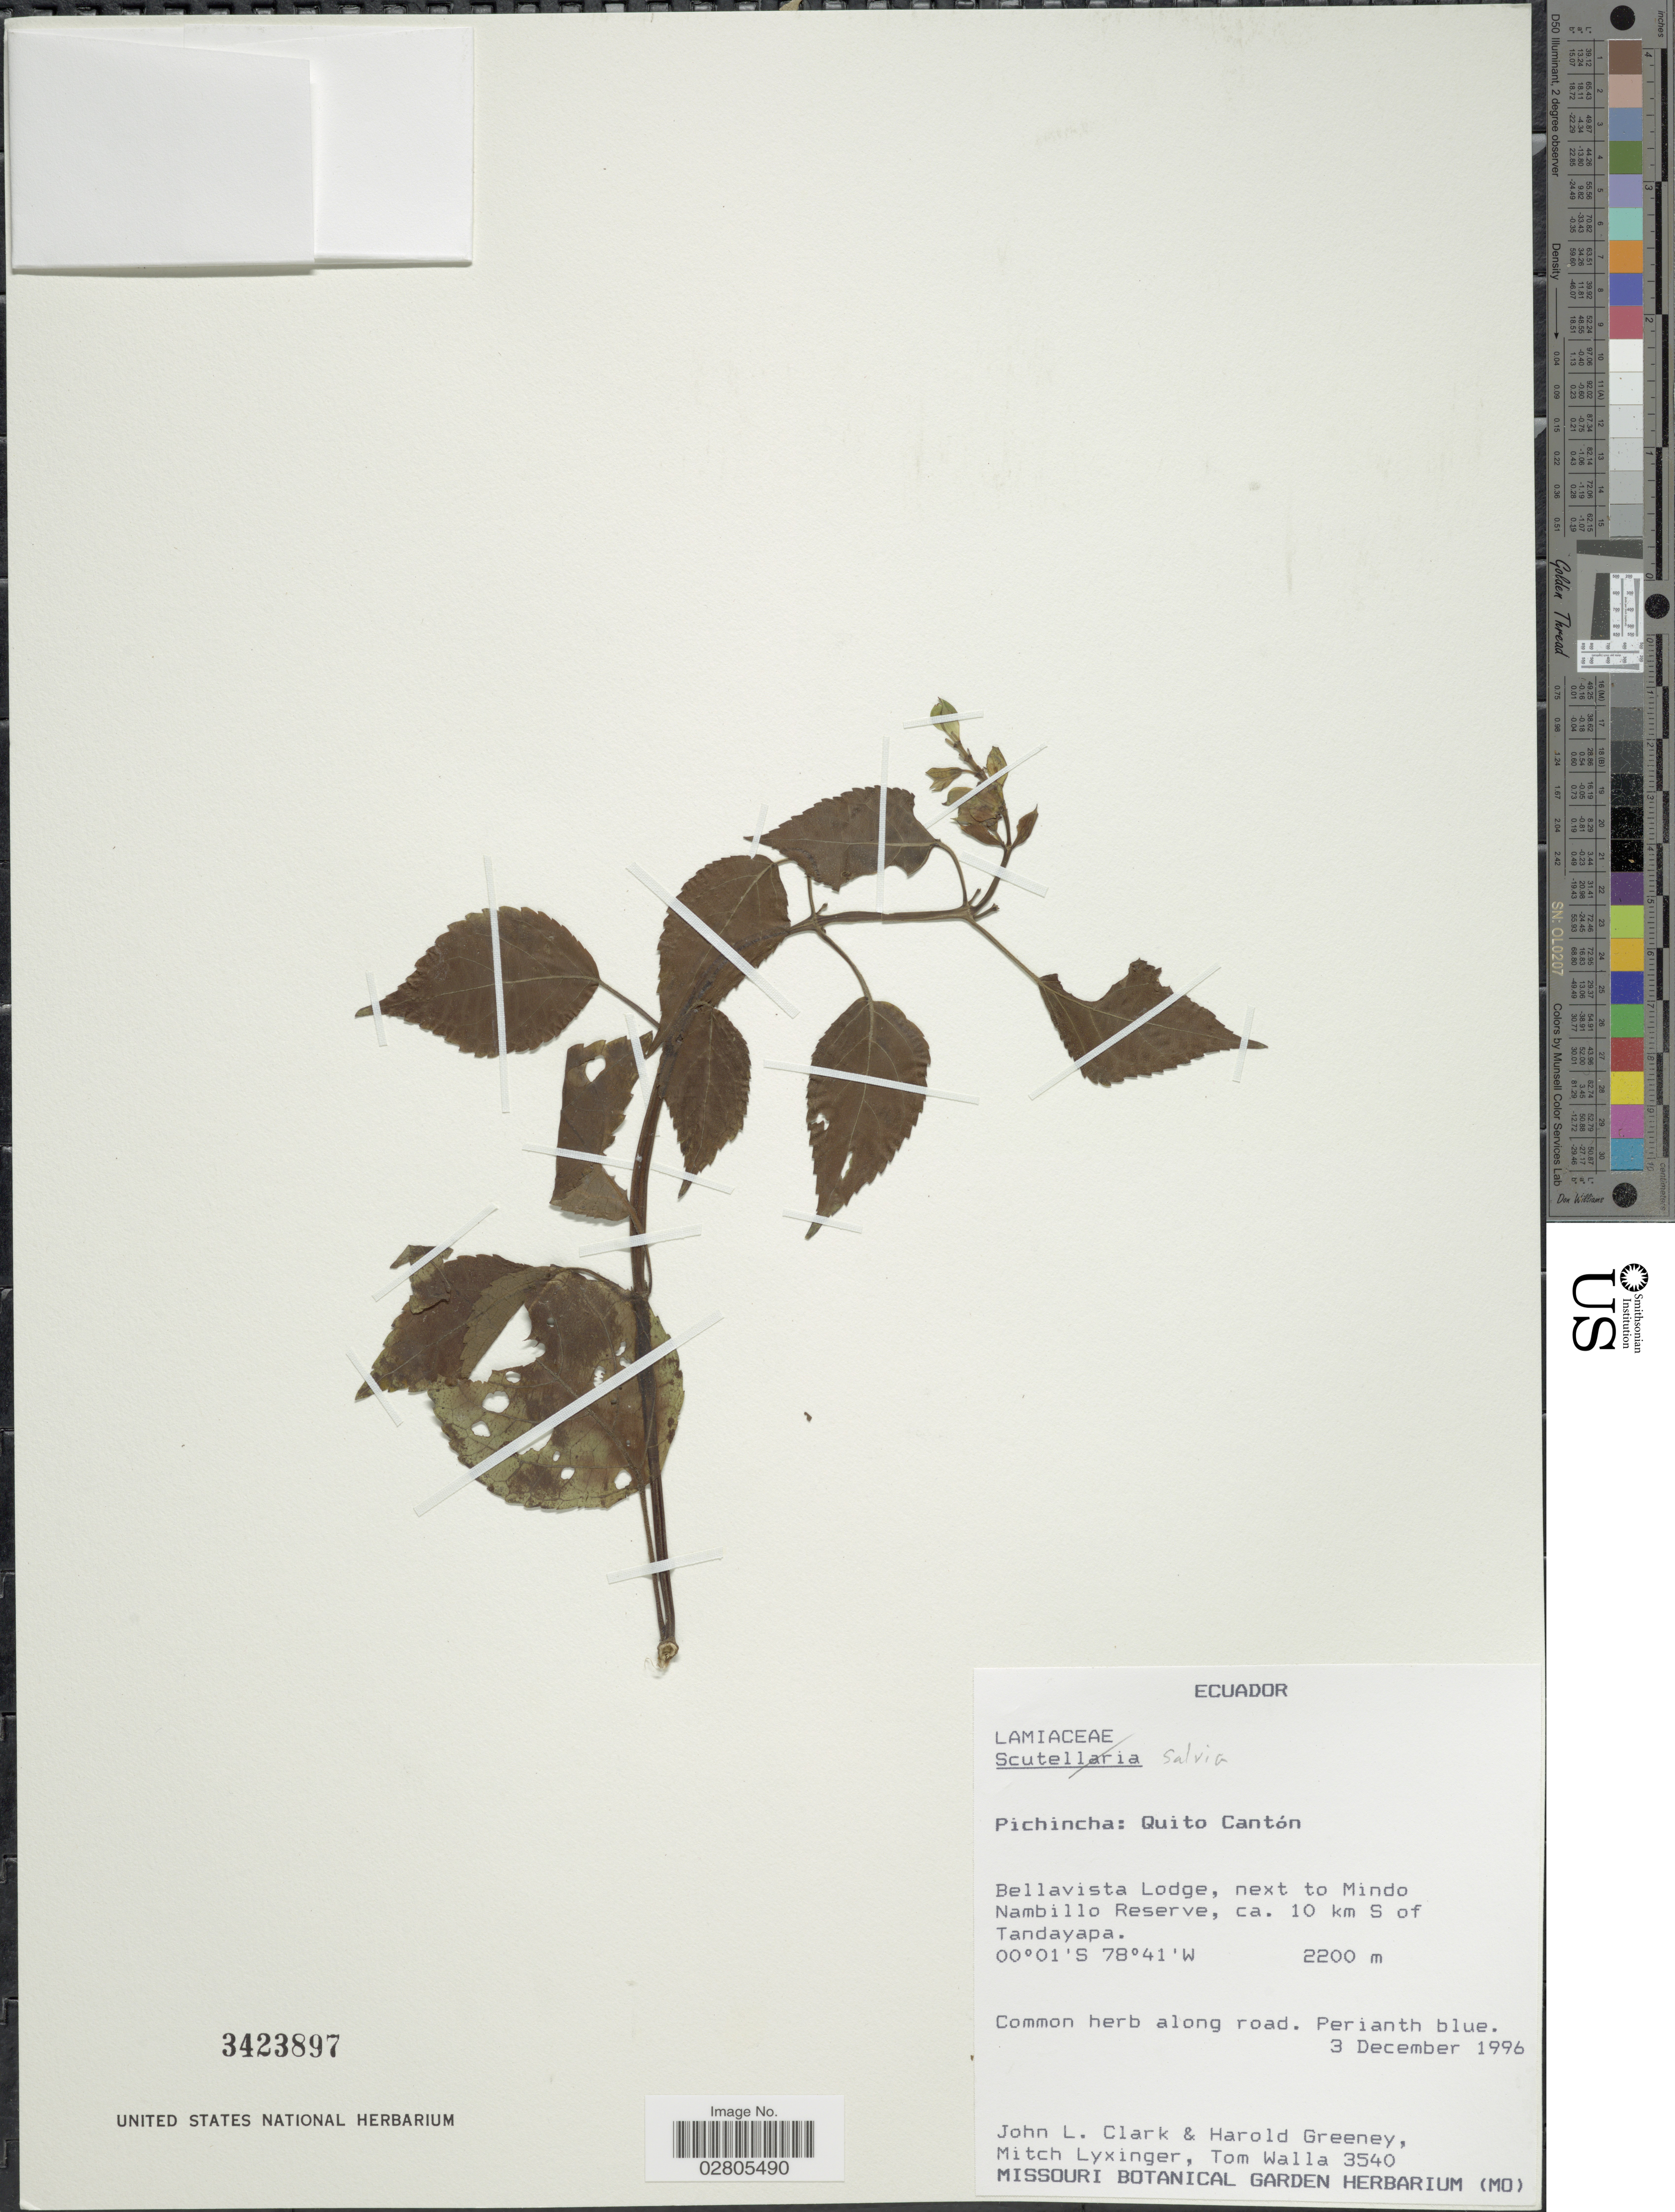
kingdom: Plantae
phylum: Tracheophyta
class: Magnoliopsida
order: Lamiales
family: Lamiaceae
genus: Salvia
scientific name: Salvia sp.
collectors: J. L. Clark, H. Greeney, M. Lyxinger & T. Walla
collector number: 3540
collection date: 1996-12-03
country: Ecuador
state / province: Pichincha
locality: Quito Cantón. Bellavista Lodge, next to Mindo Nambillo Reserve, ca. 10 km S of Tandayapa.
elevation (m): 2200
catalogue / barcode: US 3423897